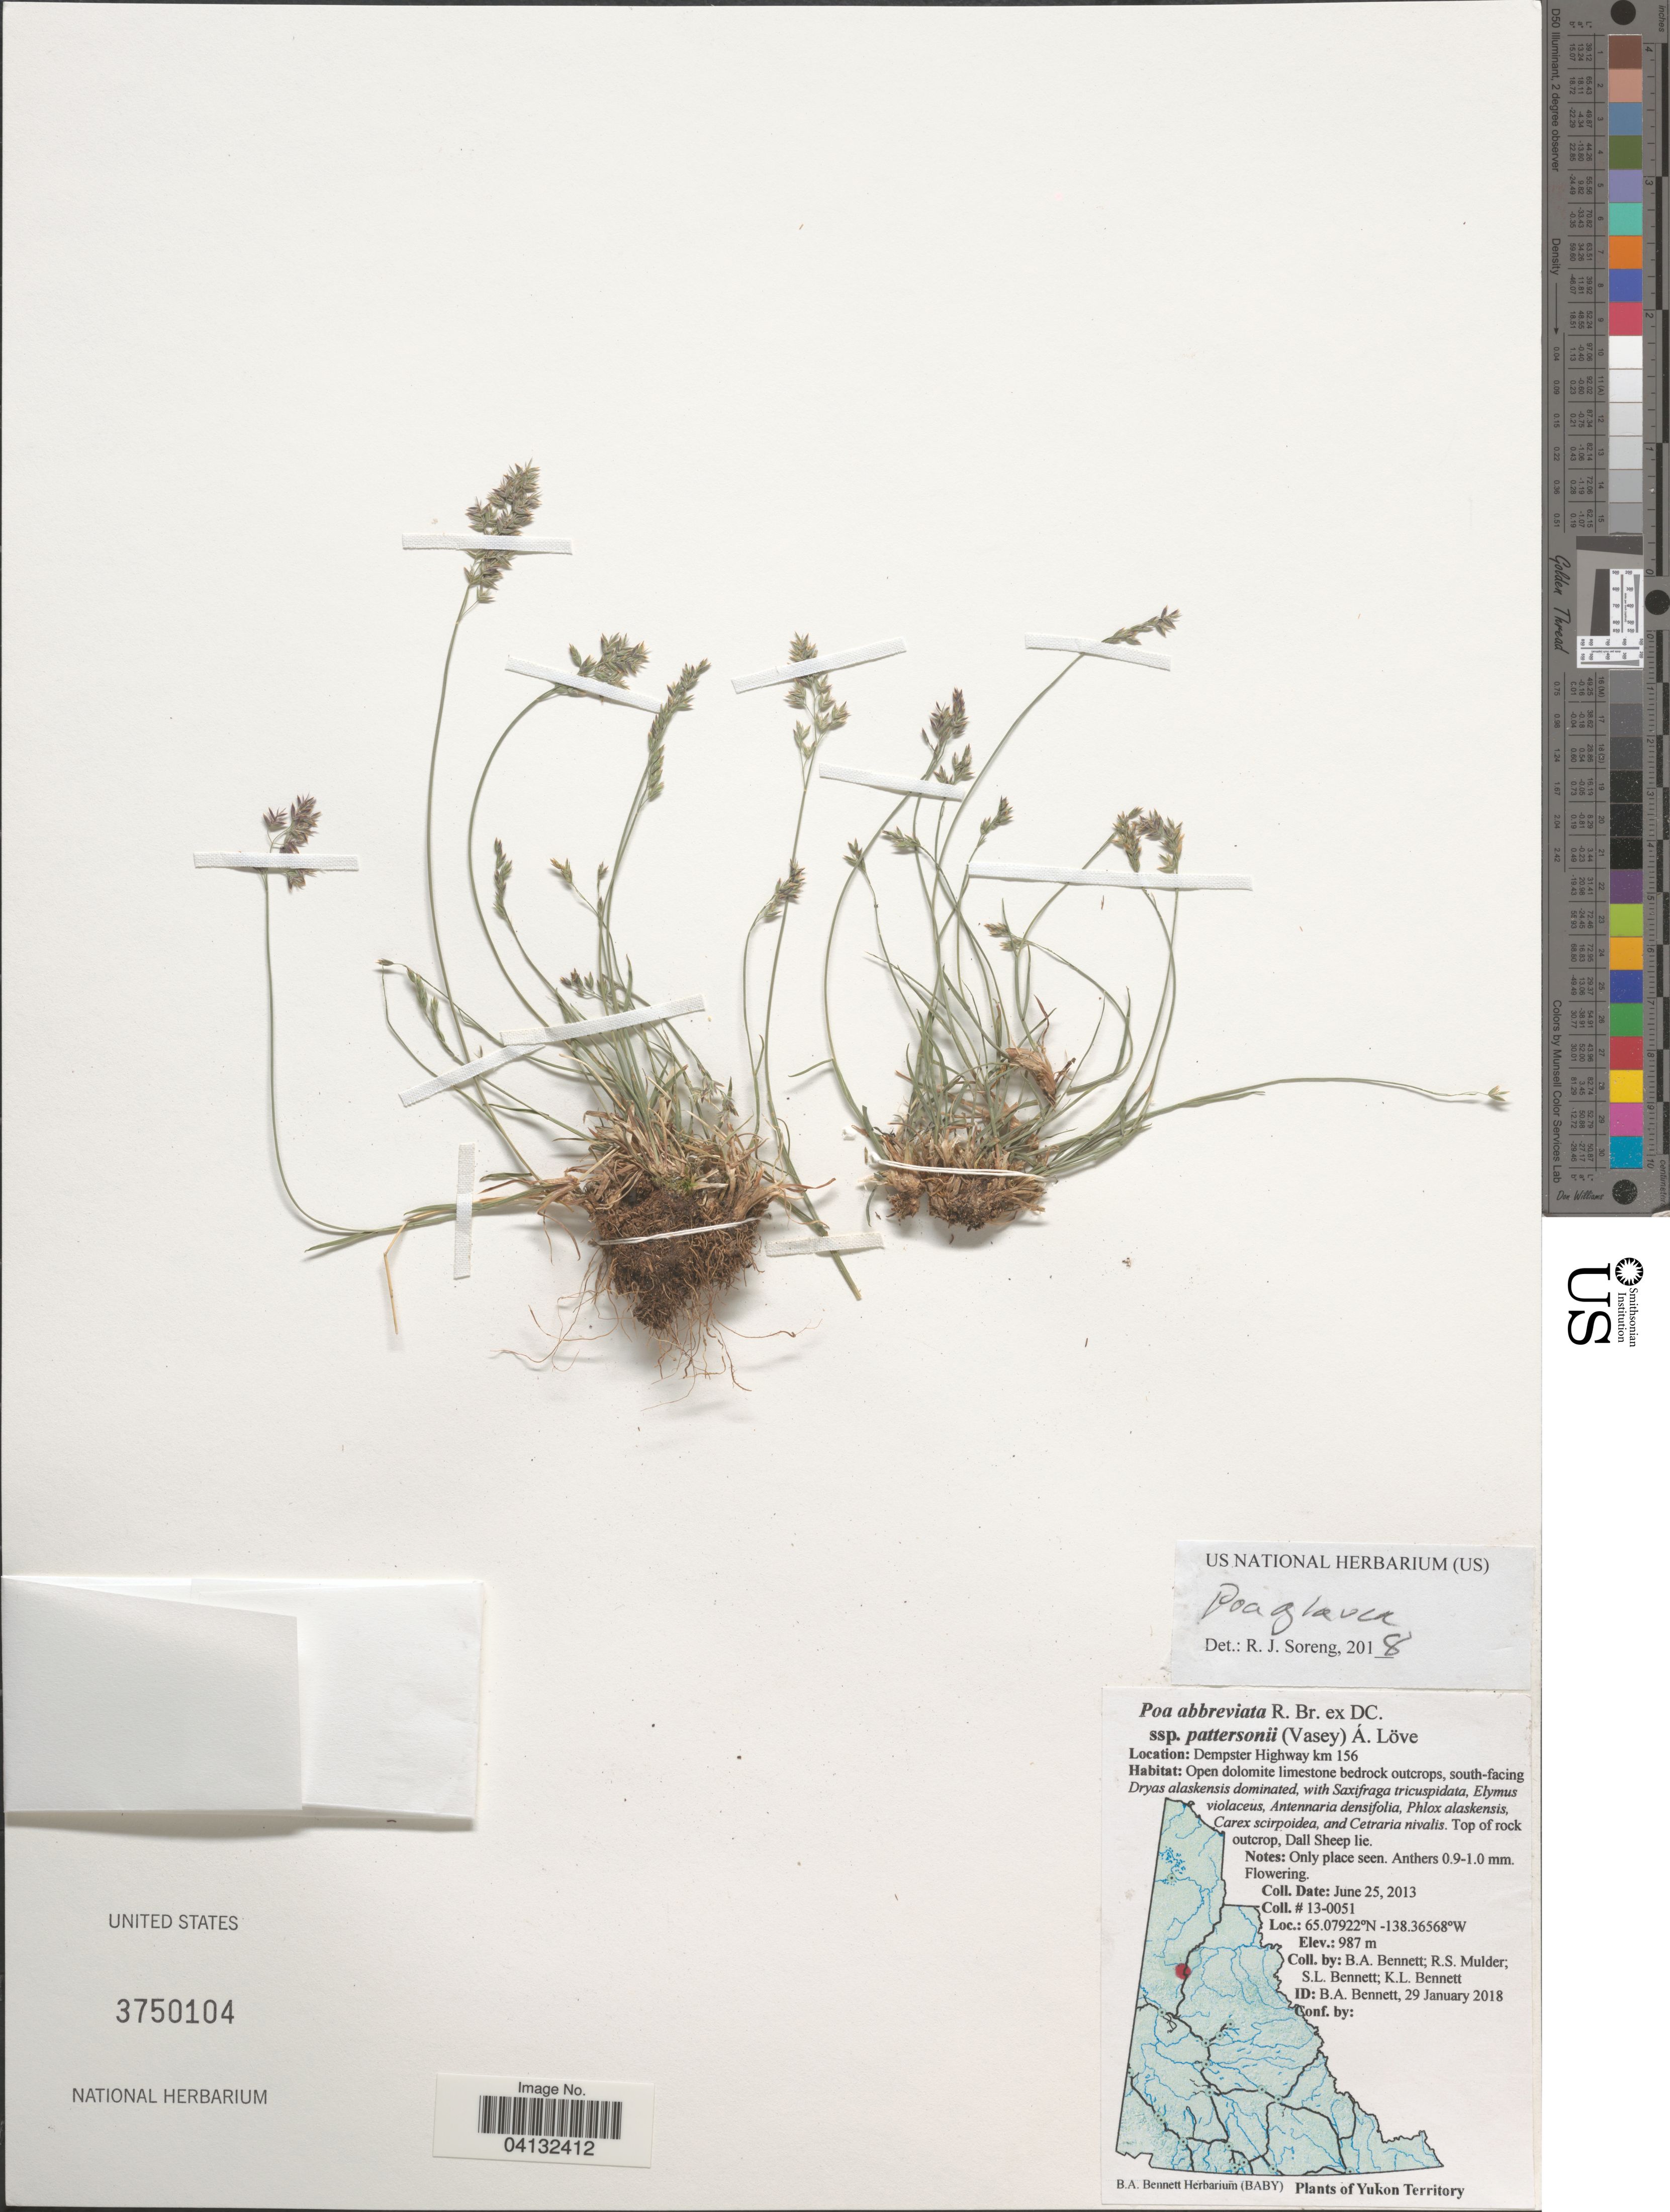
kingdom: Plantae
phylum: Tracheophyta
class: Liliopsida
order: Poales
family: Poaceae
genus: Poa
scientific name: Poa glauca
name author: Vahl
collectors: B. A. Bennett, R. Mulder, S. Bennett & K. Bennett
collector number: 13-0051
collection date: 2013-06-25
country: Canada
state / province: Yukon Territory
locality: Dempster Highway km 156.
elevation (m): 987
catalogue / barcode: US 3750104